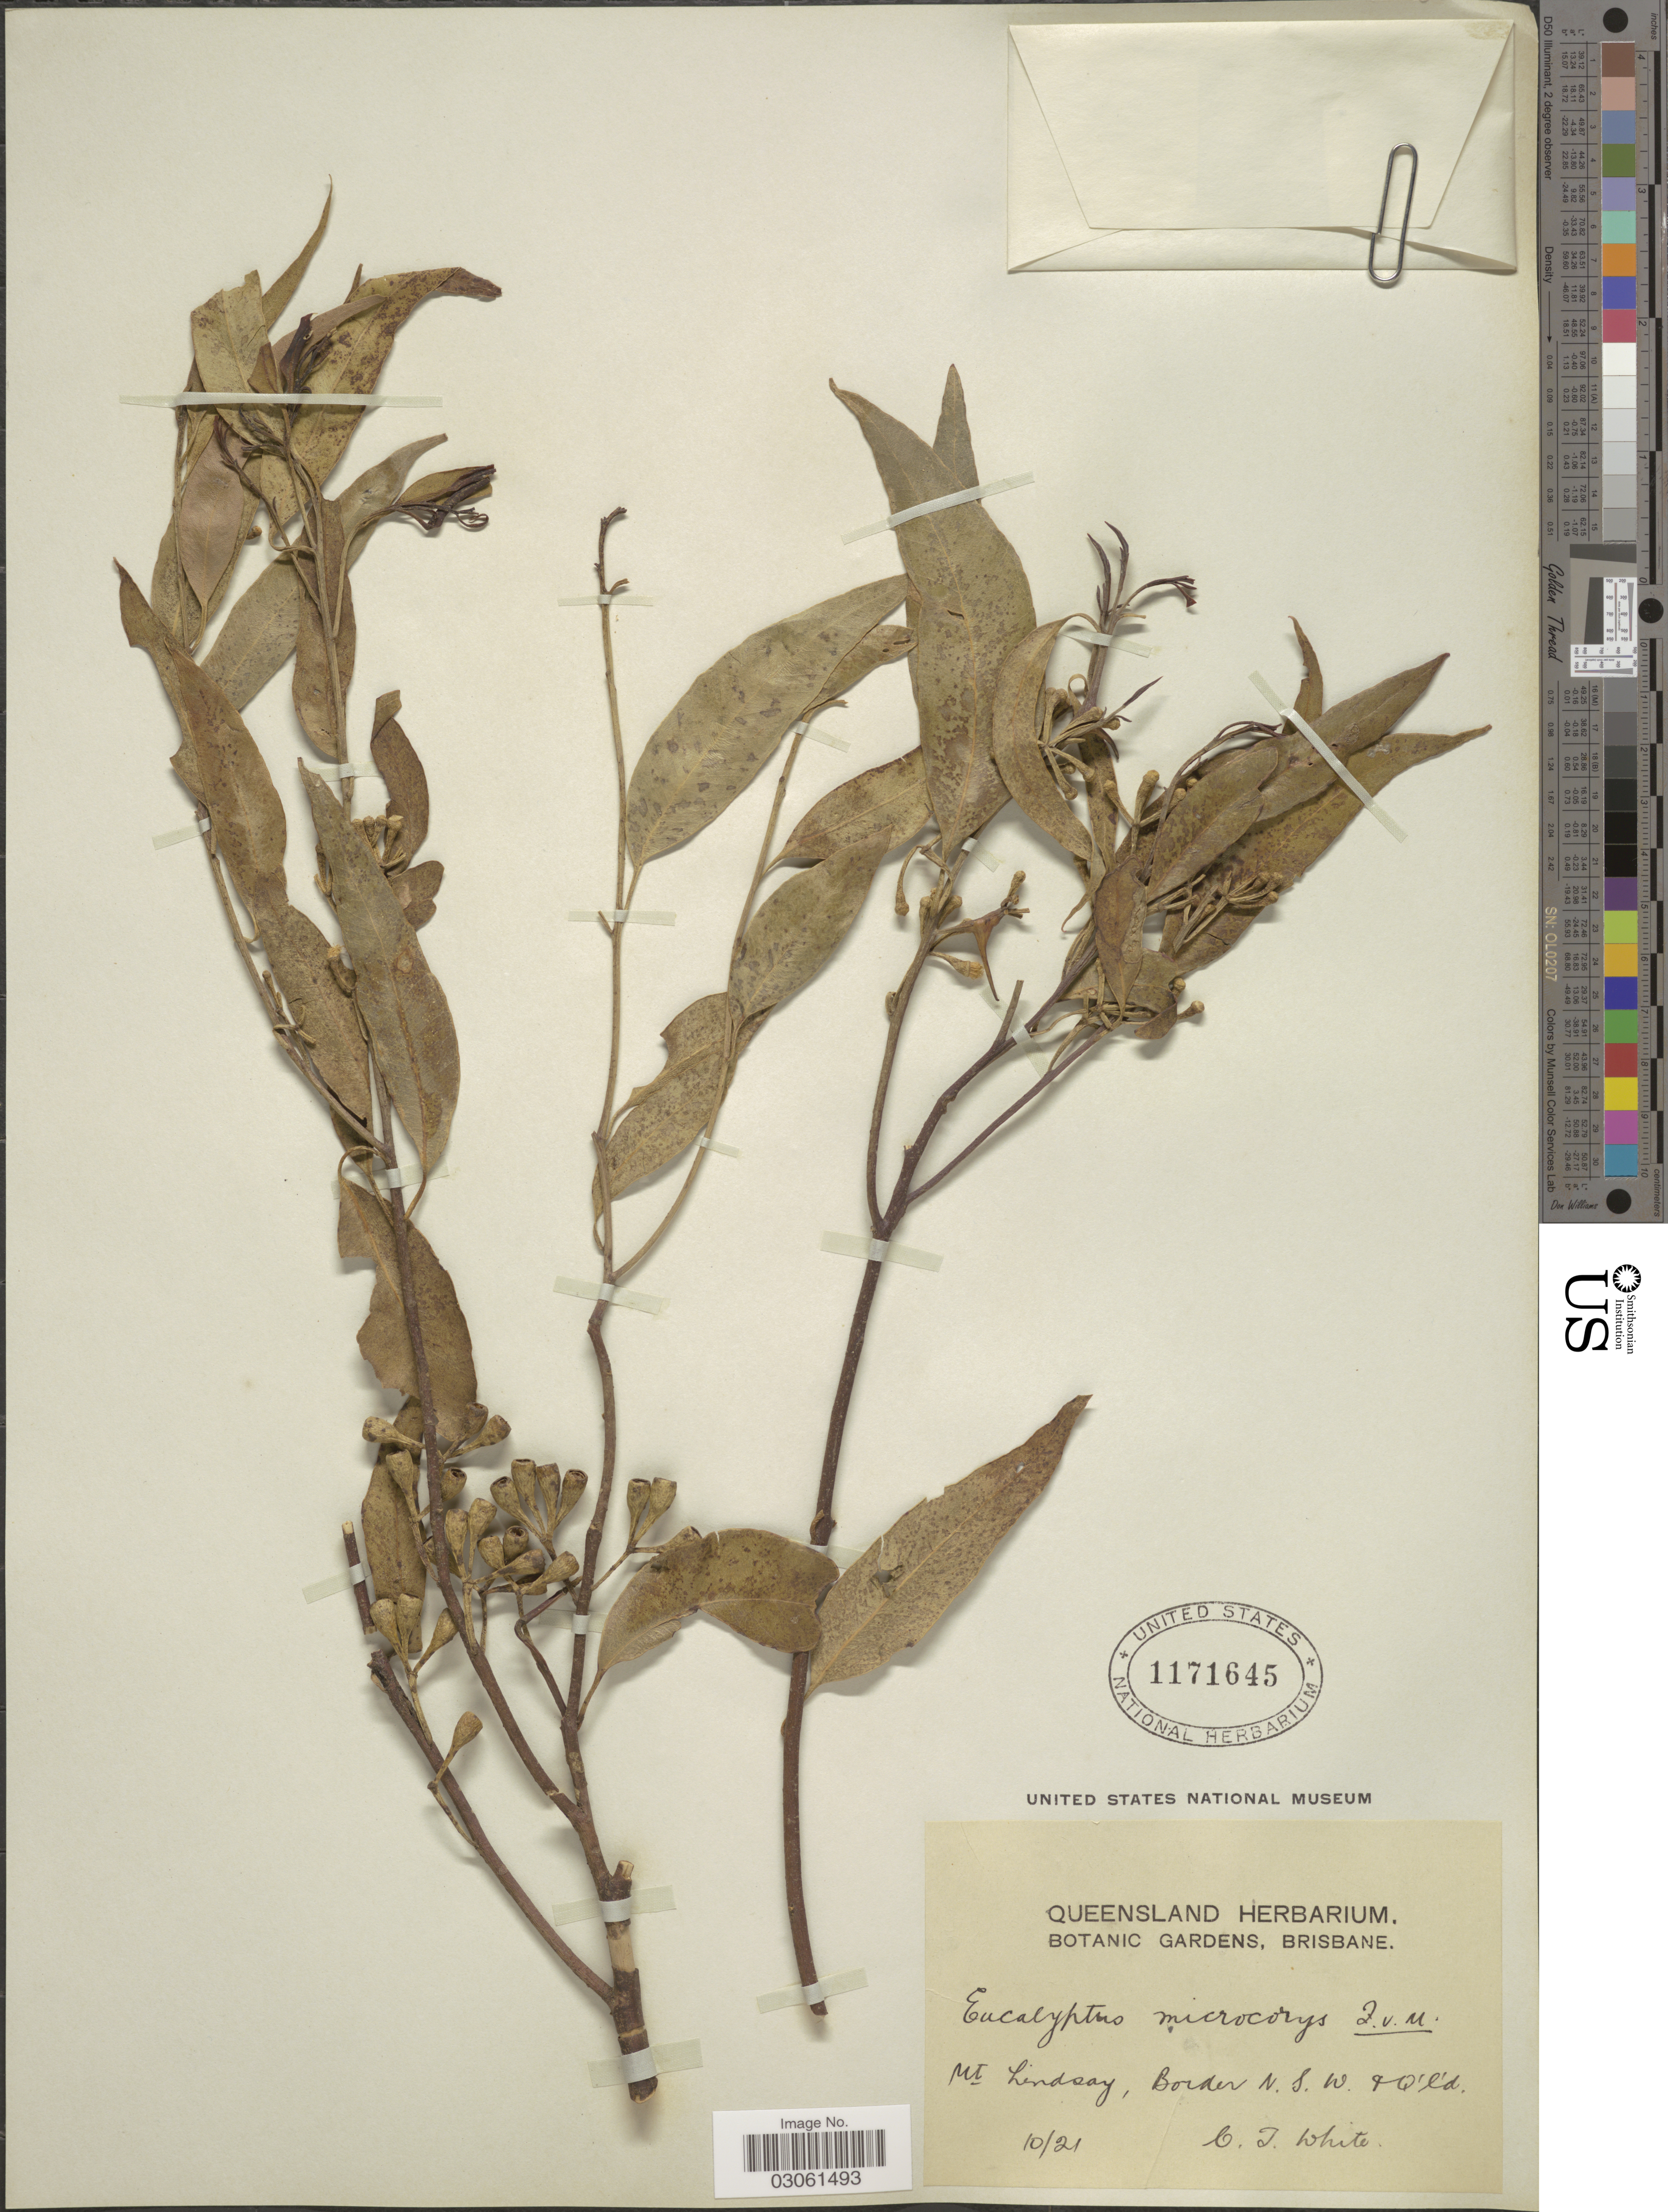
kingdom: Plantae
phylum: Tracheophyta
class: Magnoliopsida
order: Myrtales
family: Myrtaceae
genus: Eucalyptus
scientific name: Eucalyptus microcorys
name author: F. Muell.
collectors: C. T. White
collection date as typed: Transcribed d/m/y: /10/21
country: Australia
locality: Mt. Lindsay, Border N. S. W. & Q'ld.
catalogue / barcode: US 1171645